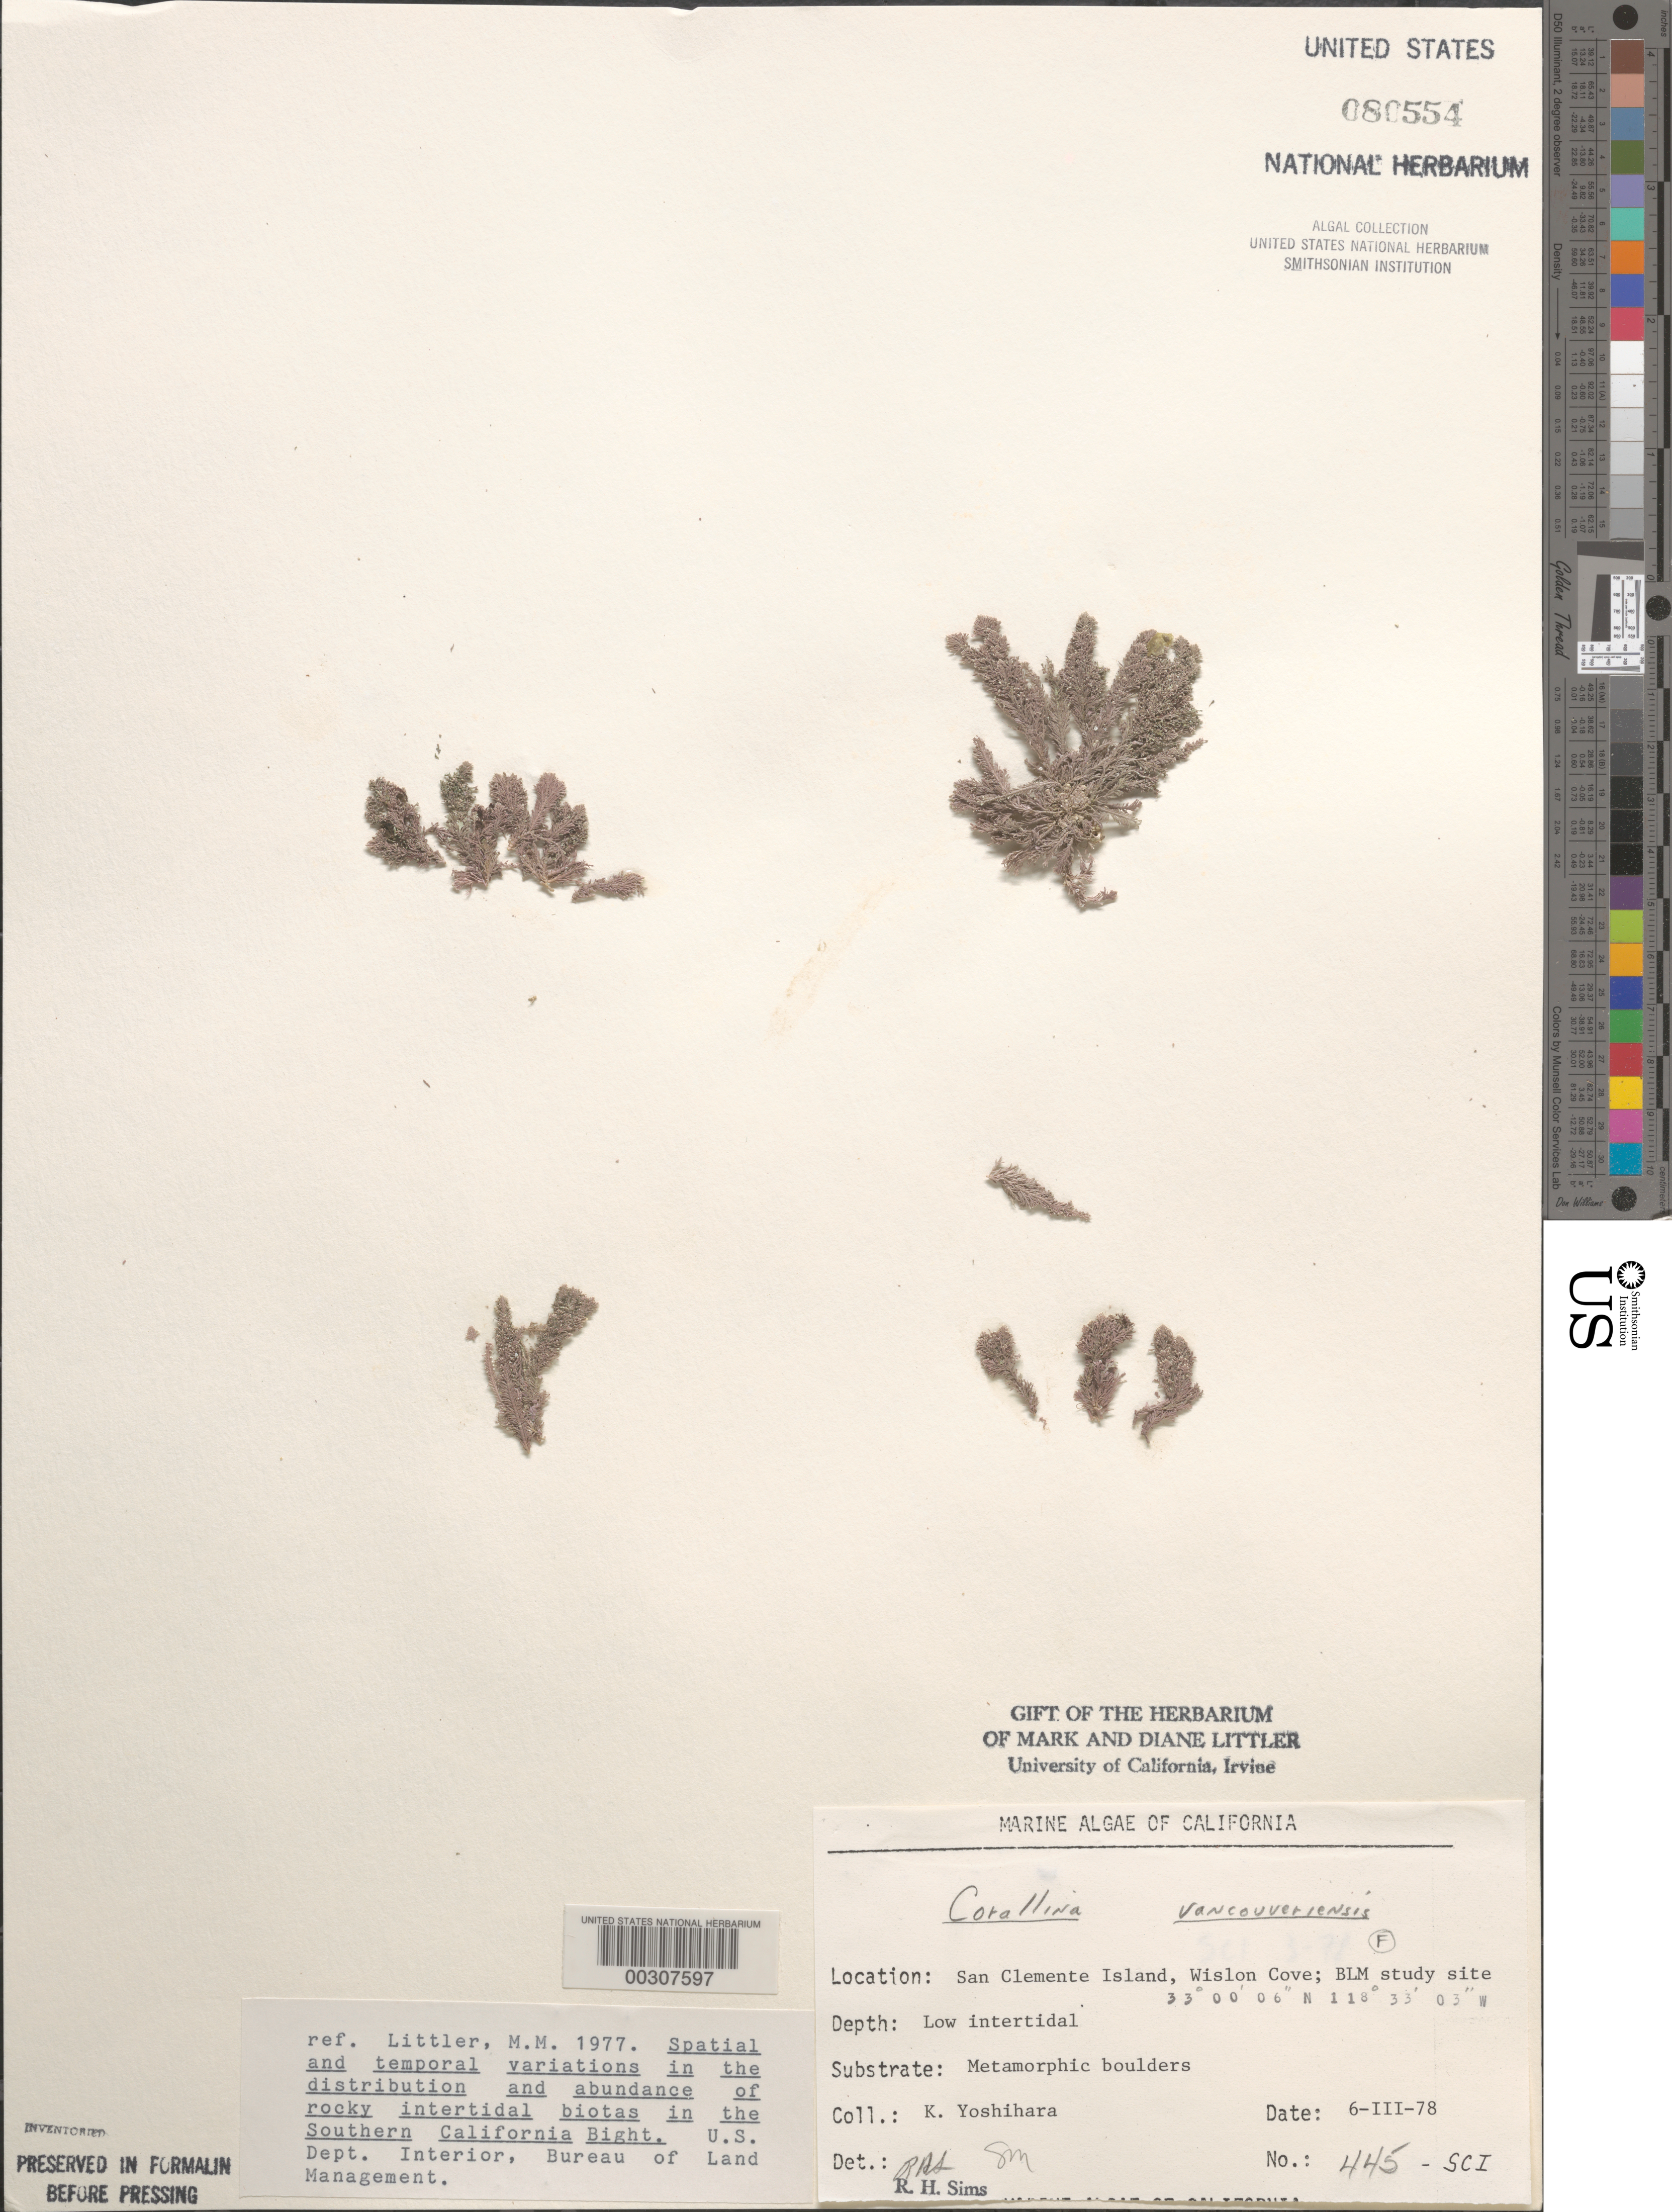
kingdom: Plantae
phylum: Rhodophyta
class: Florideophyceae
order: Corallinales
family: Corallinaceae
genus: Corallina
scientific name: Corallina vancouveriensis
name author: Yendo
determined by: Sims, Robert H.; Murray, S. N.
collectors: K. Yoshihara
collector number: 445-sci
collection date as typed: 06 Mar 1978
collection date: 1978-03-06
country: United States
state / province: California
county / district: Los Angeles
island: San Clemente Island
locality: Wilson Cove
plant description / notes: BLM-SOCALBIGHT Rocky Intertidal Survey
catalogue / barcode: US 80554